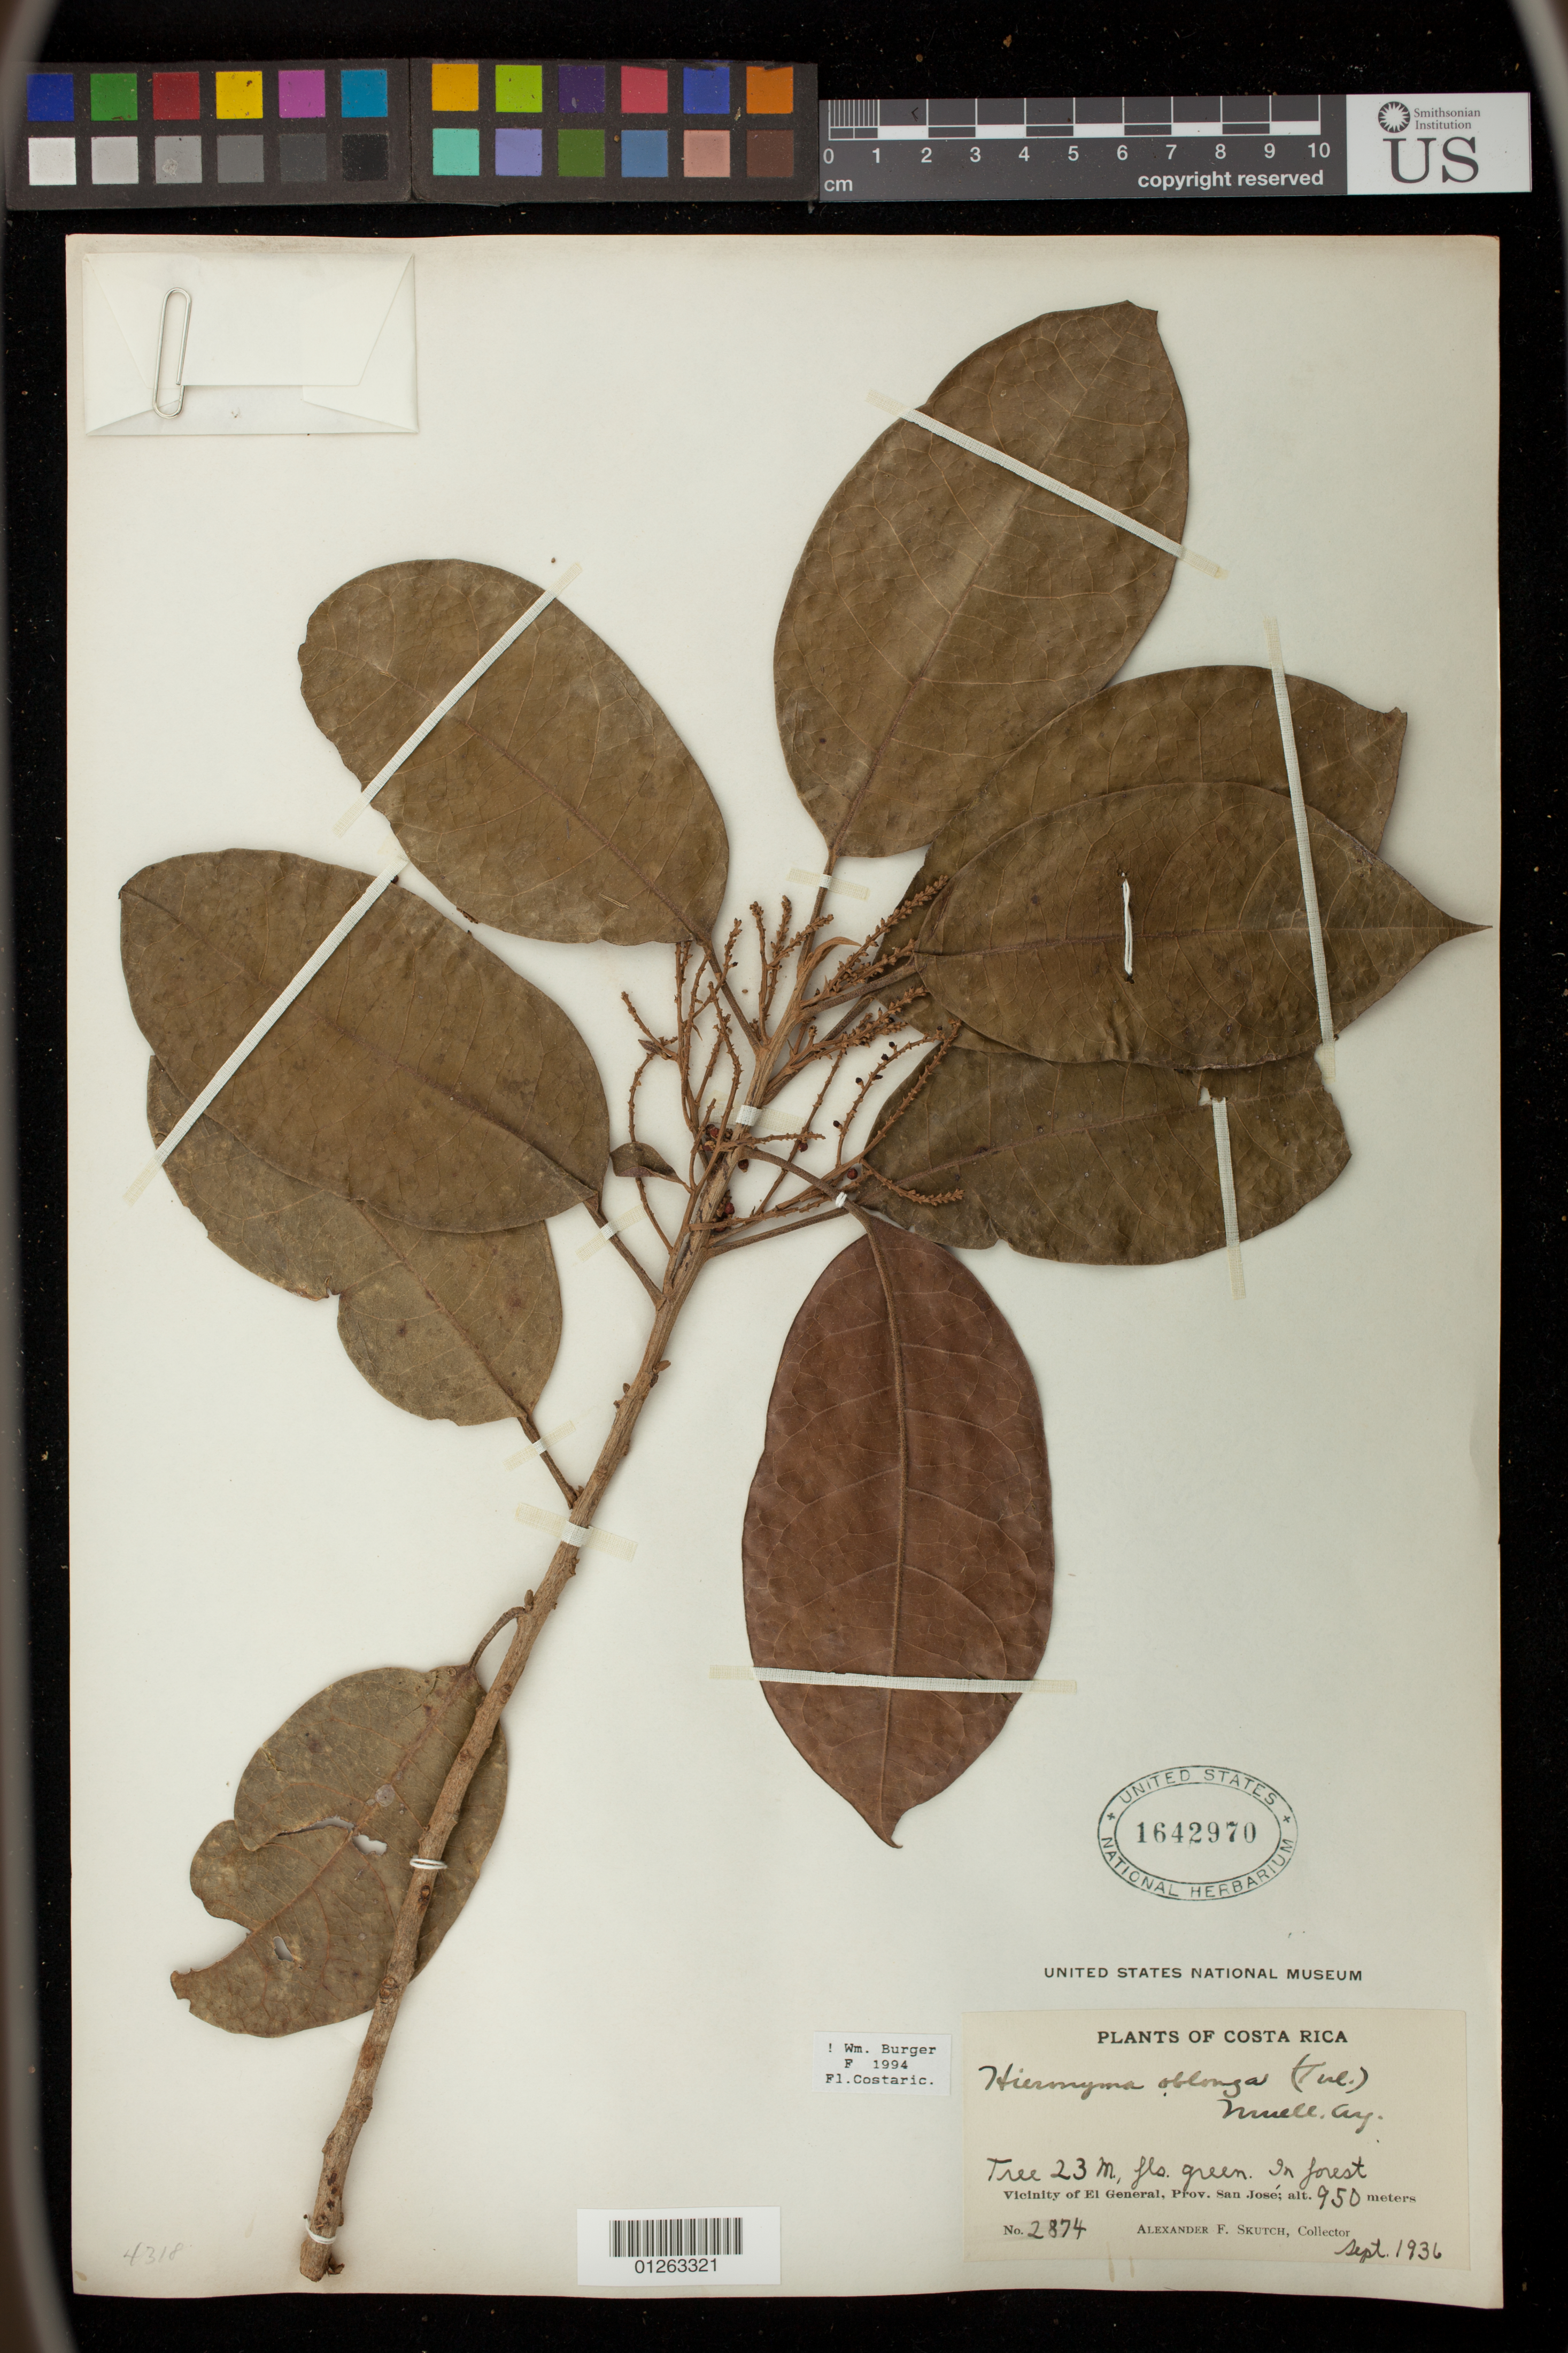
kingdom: Plantae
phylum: Tracheophyta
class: Magnoliopsida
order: Malpighiales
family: Phyllanthaceae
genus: Hieronyma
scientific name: Hieronyma oblonga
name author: (Tul.) Müll. Arg.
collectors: A. F. Skutch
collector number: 2874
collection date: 1936-09-01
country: Costa Rica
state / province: San José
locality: Vicinity of El General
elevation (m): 959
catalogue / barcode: US 1642970